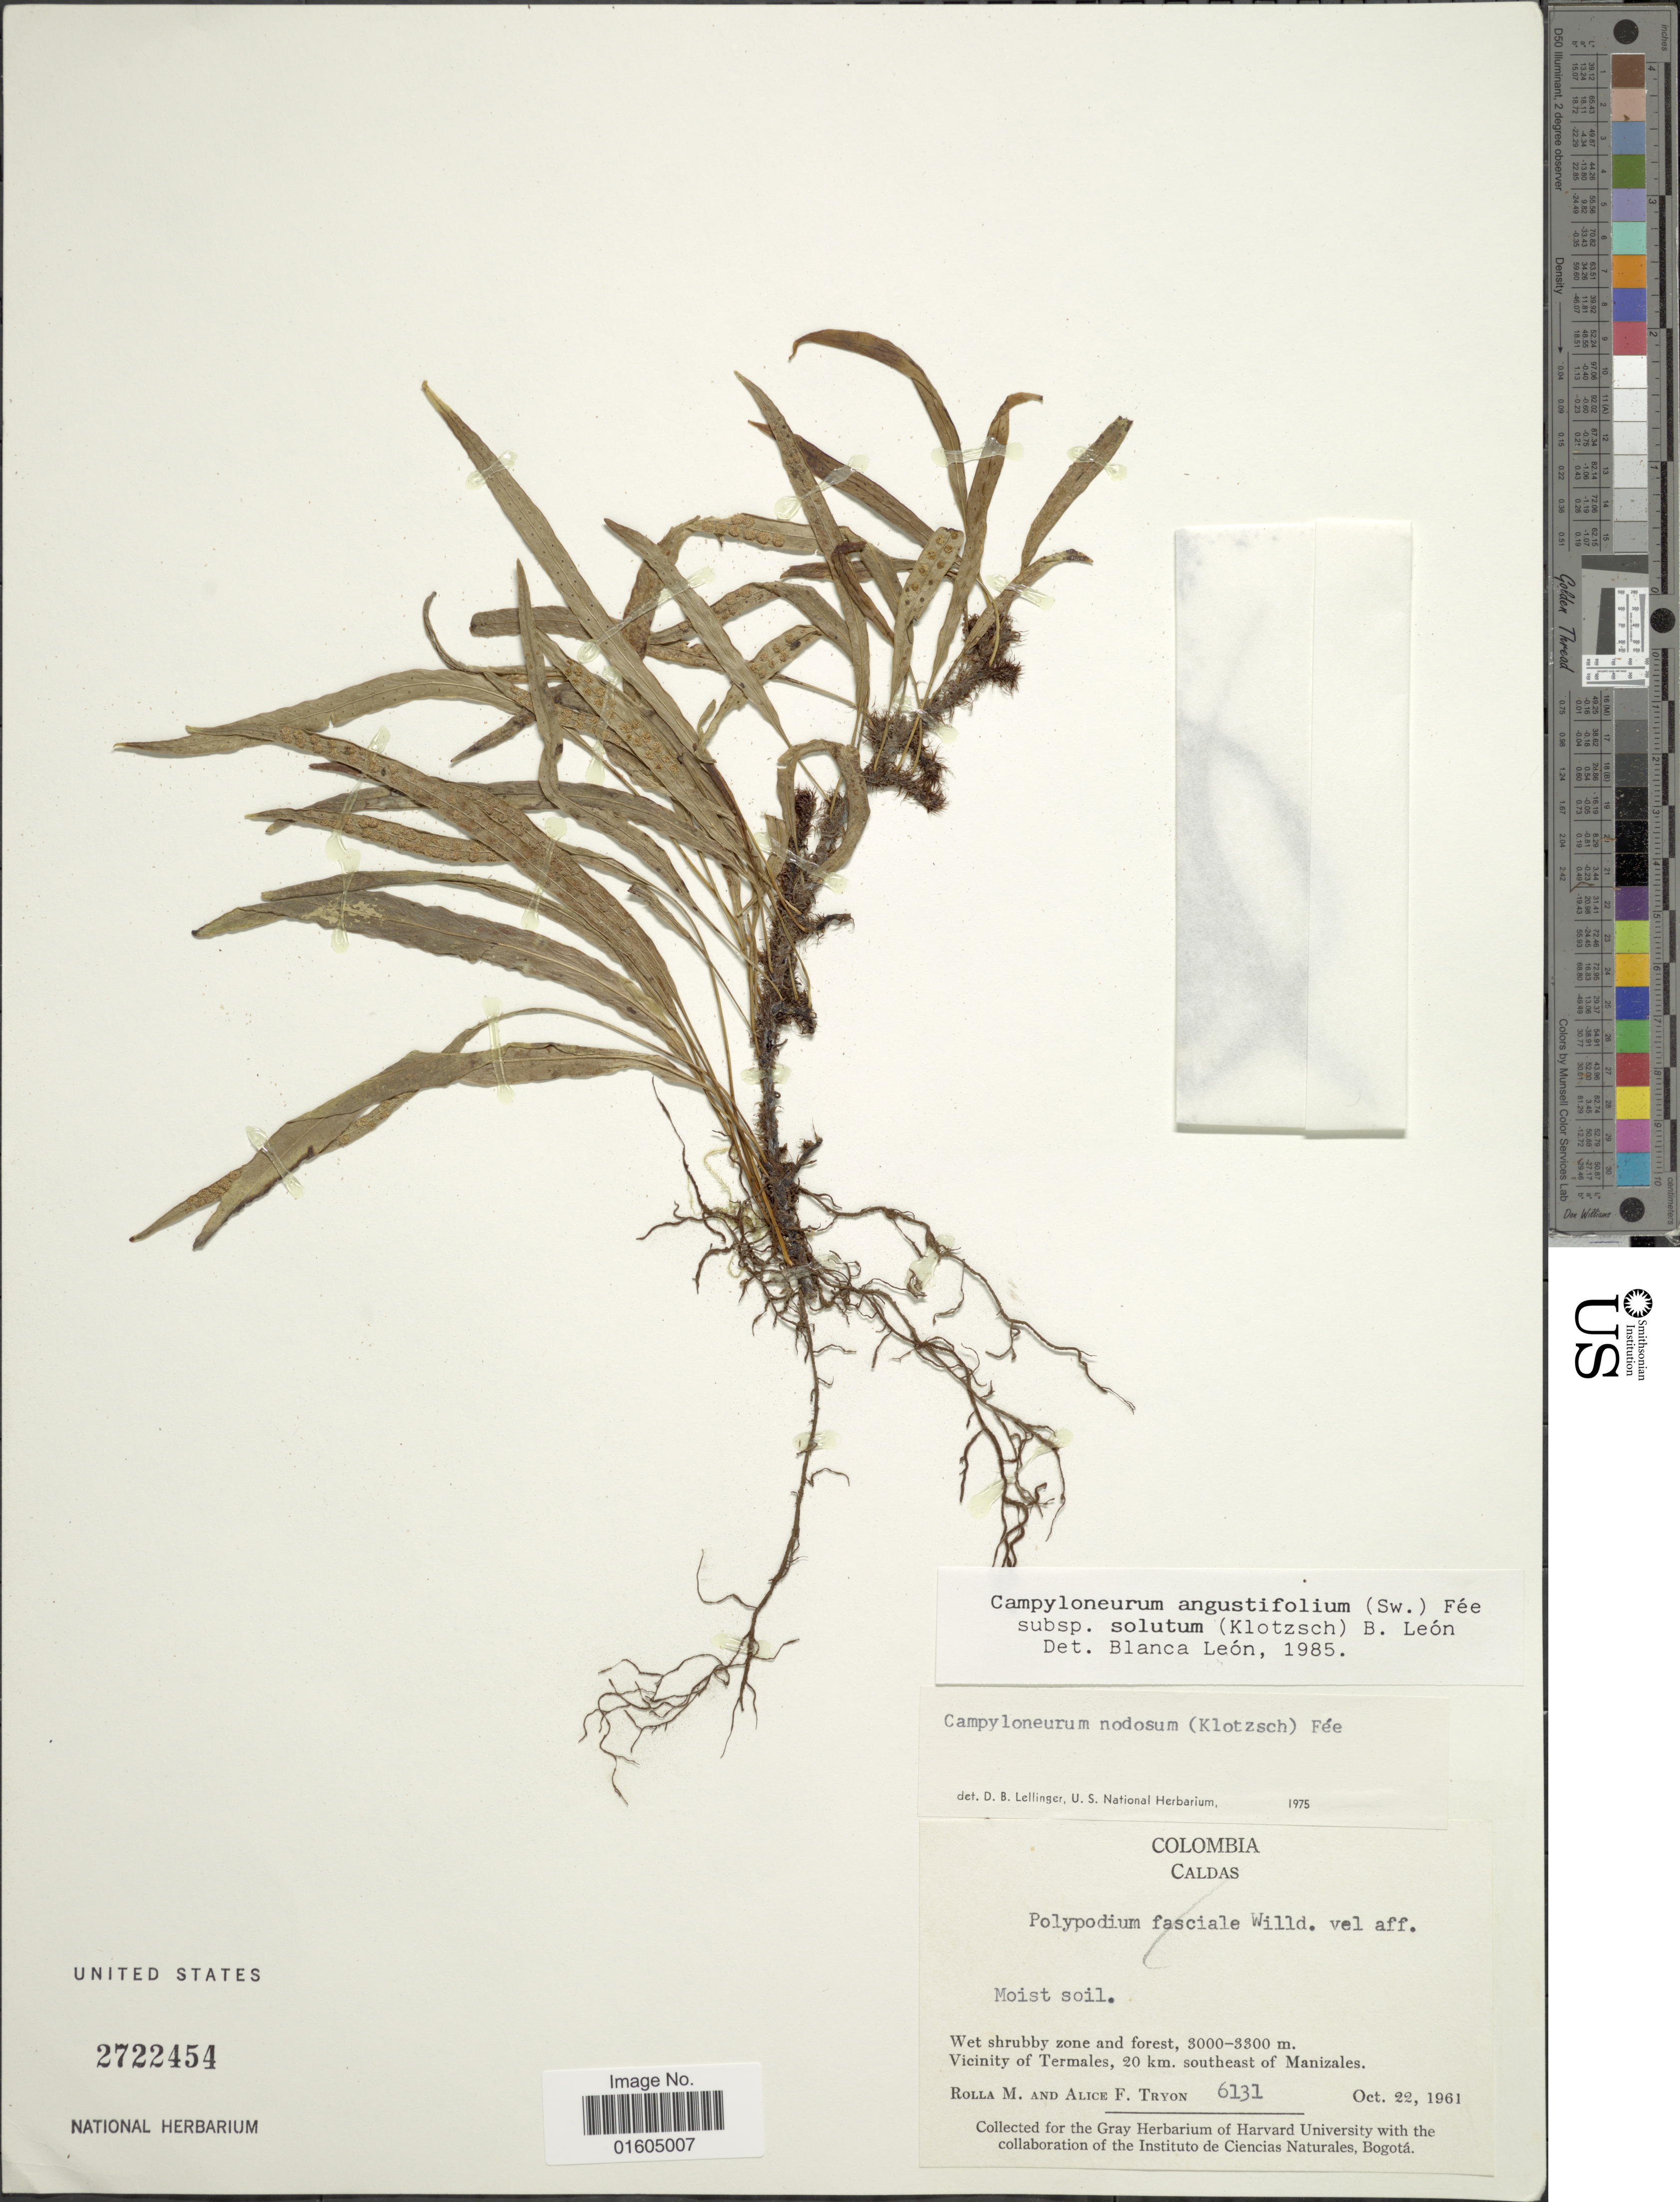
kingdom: Plantae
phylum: Tracheophyta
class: Polypodiopsida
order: Polypodiales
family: Polypodiaceae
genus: Campyloneurum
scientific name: Campyloneurum solutum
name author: (Klotzsch) Fée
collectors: R. M. Tryon & A. F. Tryon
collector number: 6131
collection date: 1961-10-22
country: Colombia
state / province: Caldas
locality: Colombia. Caldas. Wet shrubby zone and forest. Vicinity of Termales, 20 km. southeast of Manizales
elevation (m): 3000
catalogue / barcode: US 2722454